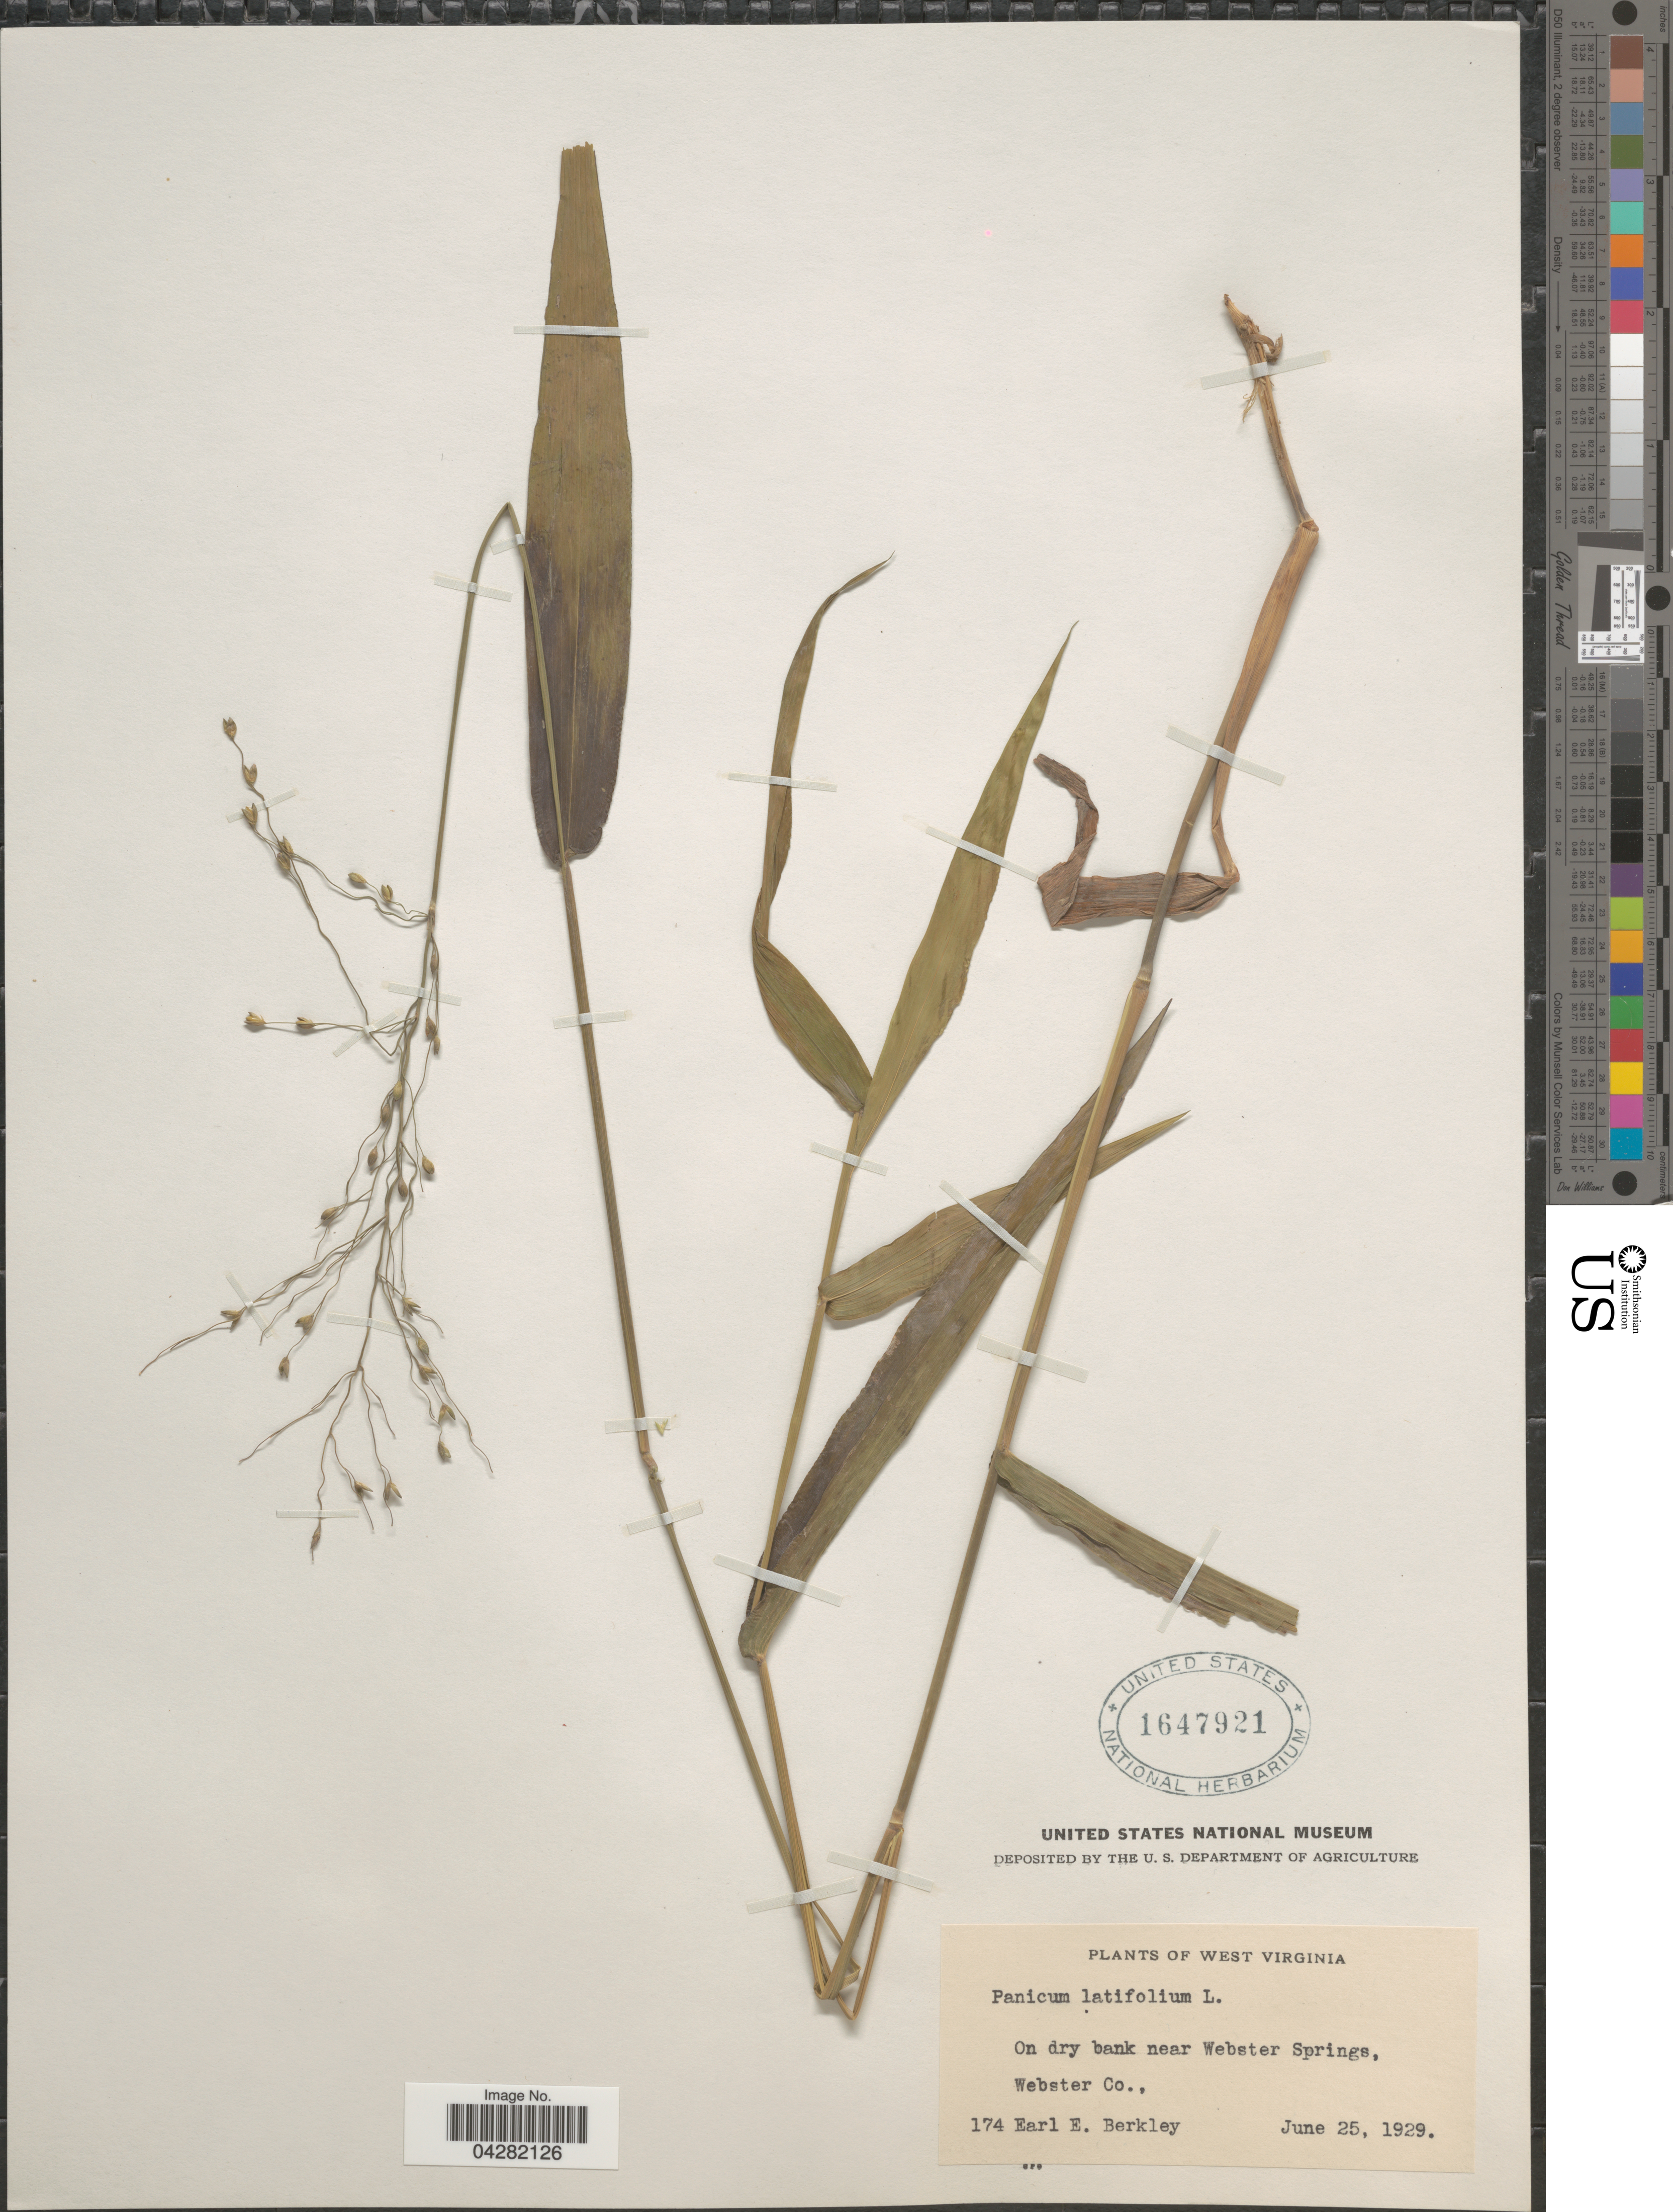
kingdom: Plantae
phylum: Tracheophyta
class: Liliopsida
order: Poales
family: Poaceae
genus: Dichanthelium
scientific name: Dichanthelium latifolium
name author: (L.) Harvill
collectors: E. Berkley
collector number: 174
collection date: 1929-06-25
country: United States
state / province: West Virginia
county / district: Webster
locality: Near Webster Springs, Webster Co.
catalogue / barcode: US 1647921